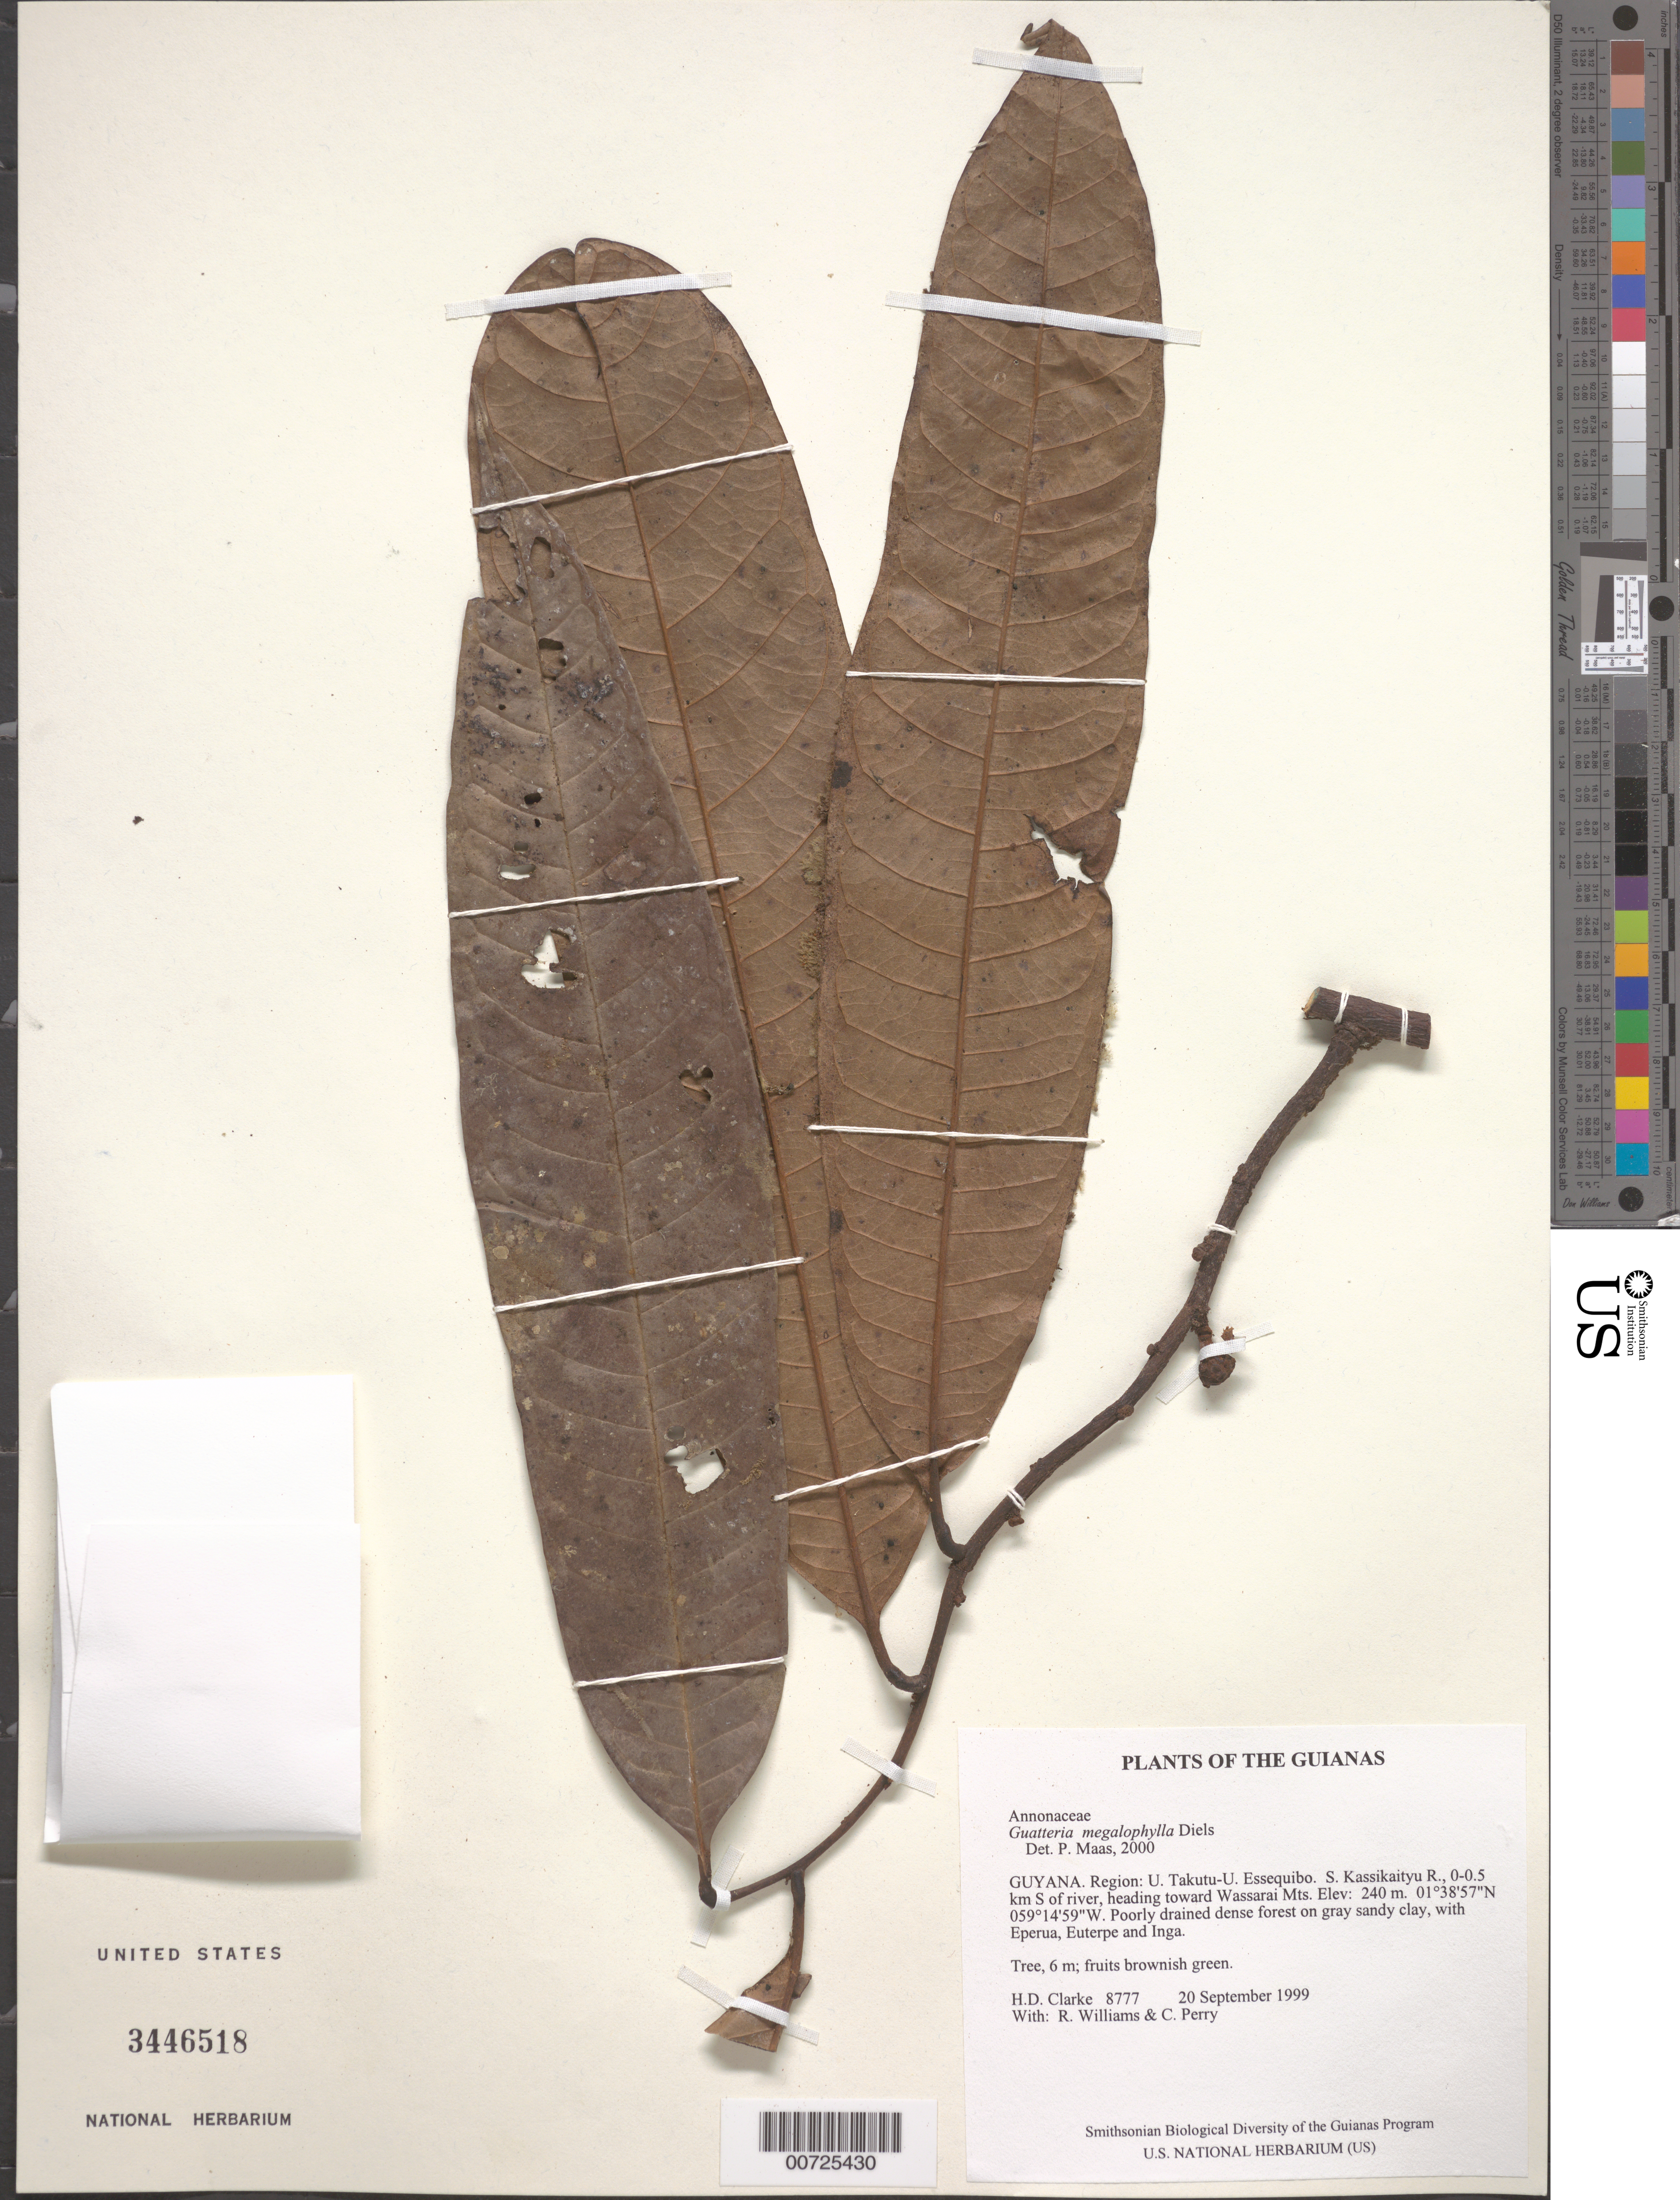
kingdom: Plantae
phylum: Tracheophyta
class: Magnoliopsida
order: Magnoliales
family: Annonaceae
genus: Guatteria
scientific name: Guatteria megalophylla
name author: Diels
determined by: Maas, Paul J. M.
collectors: H. D. Clarke, R. Williams & C. Perry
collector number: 8777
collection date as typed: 20 September 1999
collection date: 1999-09-20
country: Guyana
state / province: U. Takutu-U. Essequibo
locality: S. Kassikaityu R., 0-0.5 km S of river, heading toward Wassarai Mts.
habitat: Poorly drained dense forest on gray sandy clay, with Eperua, Euterpe and Inga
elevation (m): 240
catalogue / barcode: US 3446518